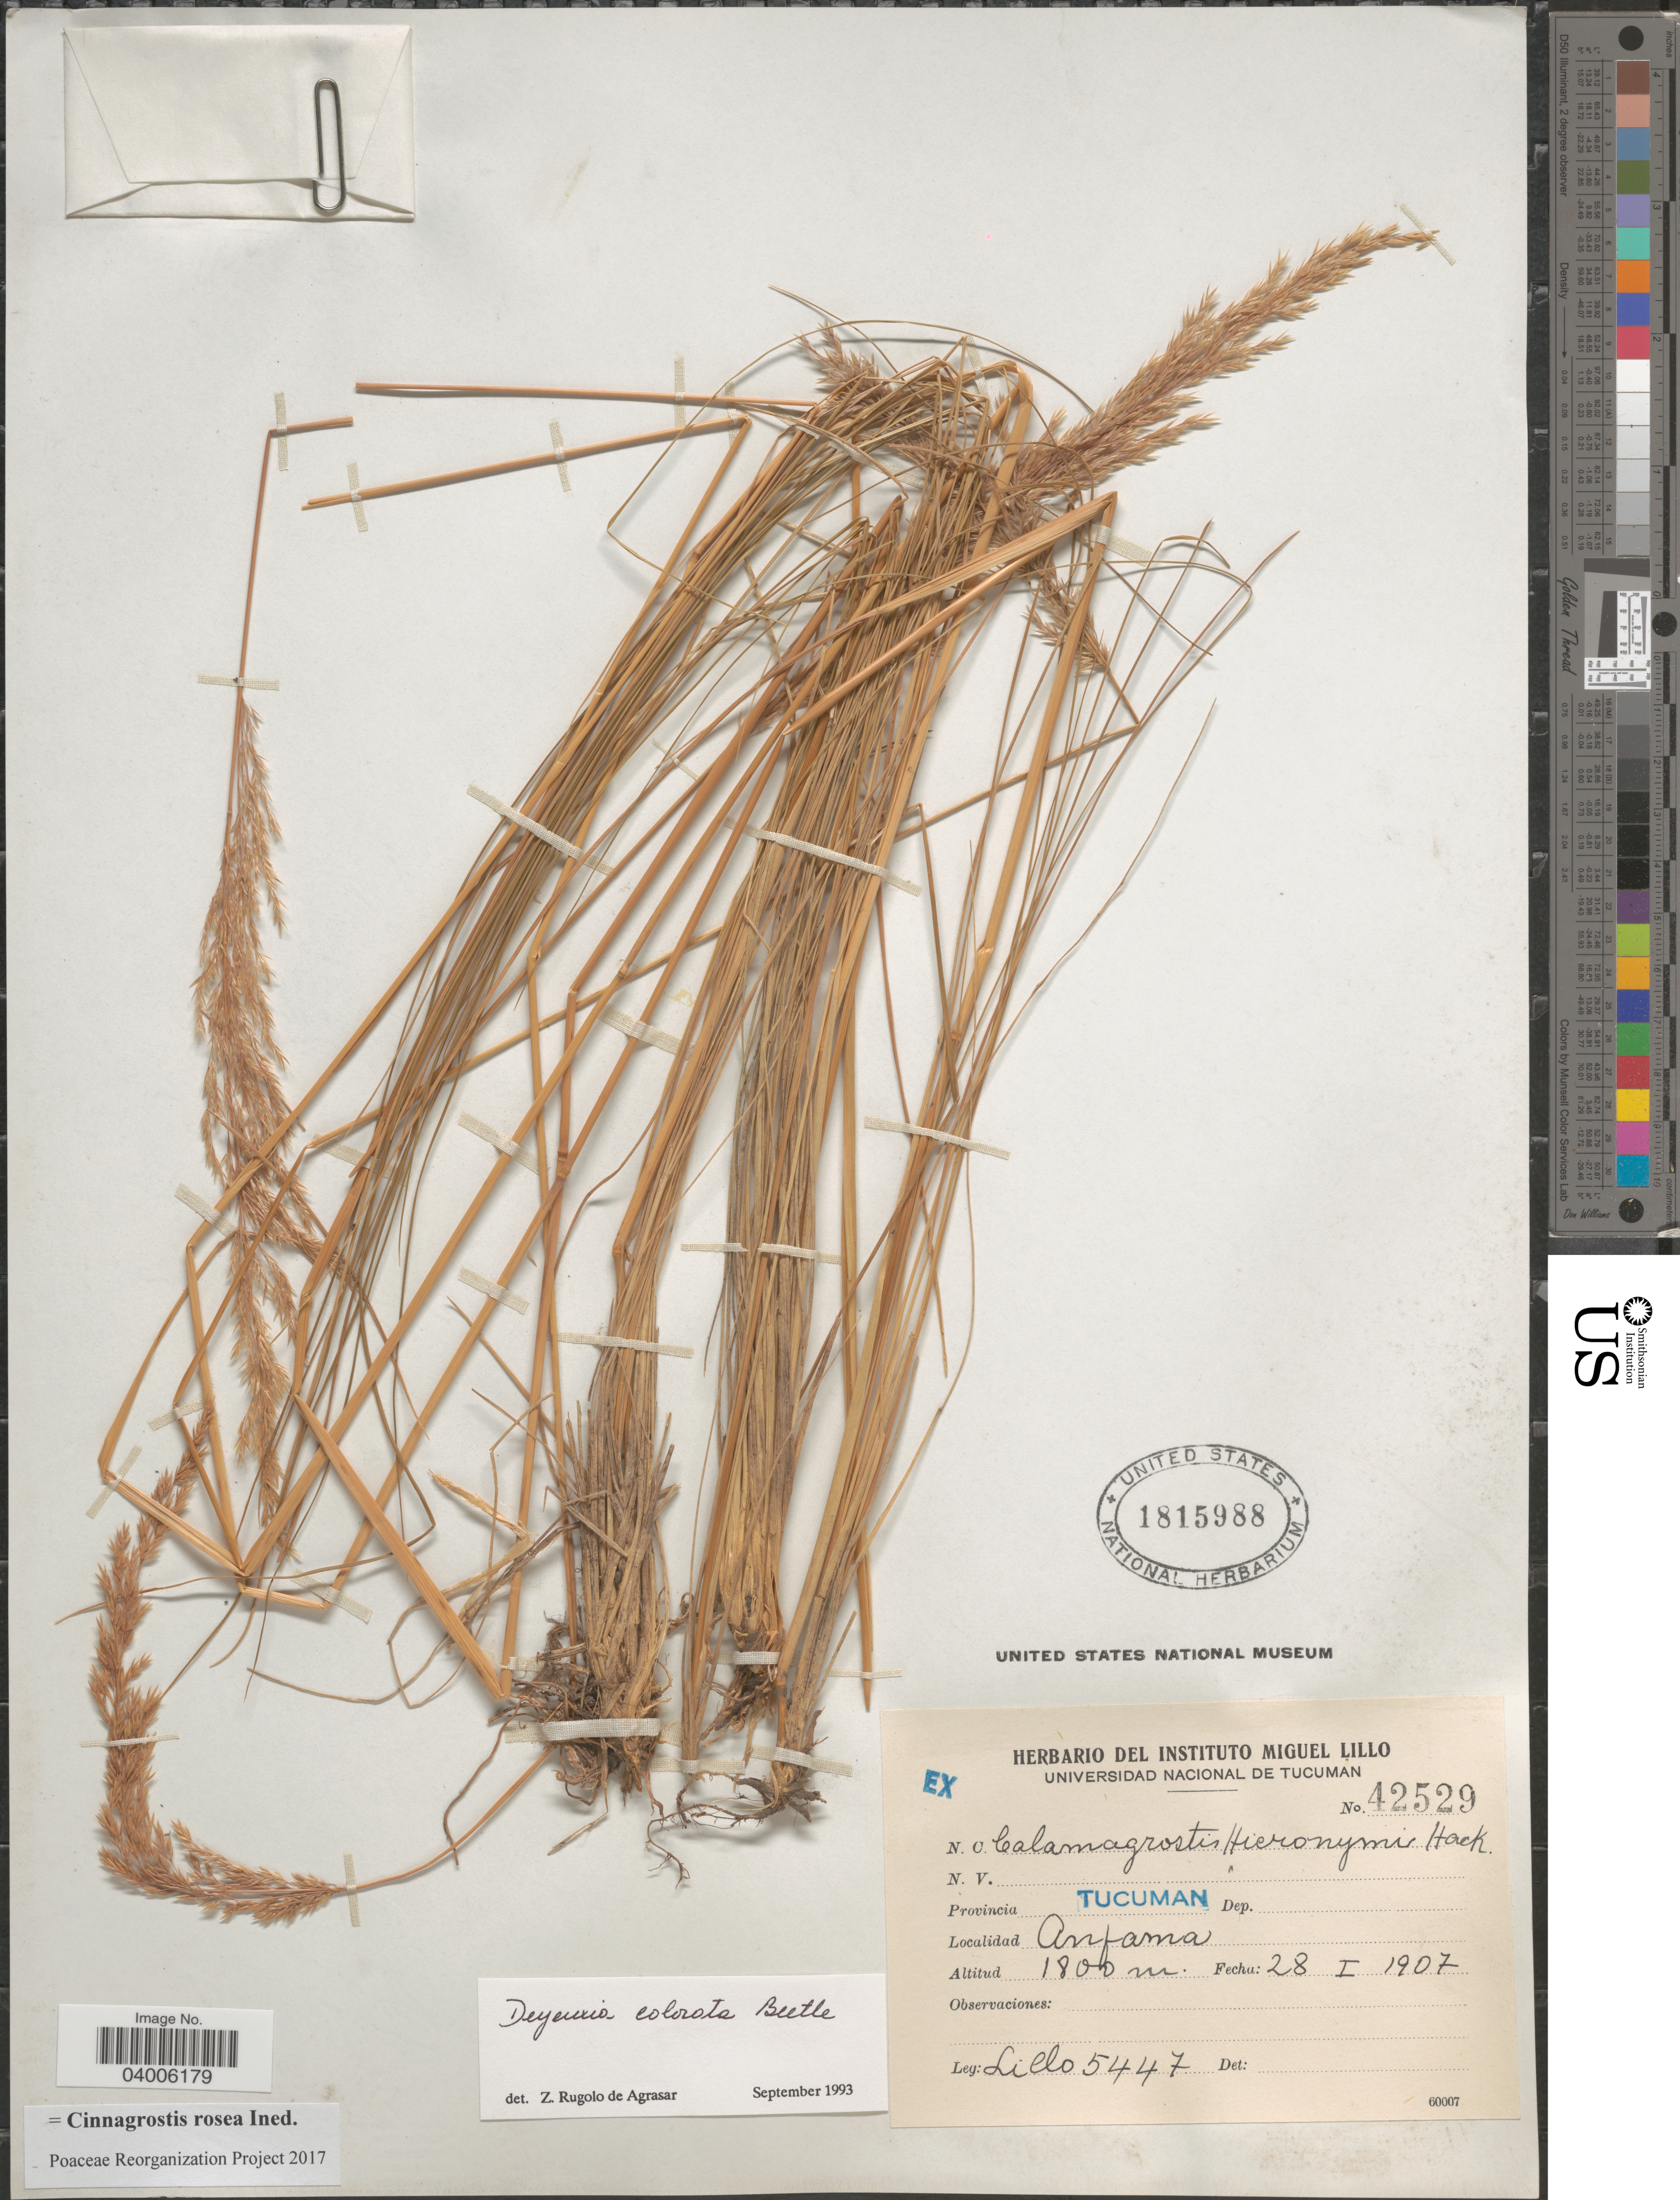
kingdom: Plantae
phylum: Tracheophyta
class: Liliopsida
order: Poales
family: Poaceae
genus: Cinnagrostis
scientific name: Cinnagrostis rosea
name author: (Griseb.) P.M. Peterson et al.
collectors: M. Lillo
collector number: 5447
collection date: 1907-01-28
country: Argentina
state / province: Tucuman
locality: Anfama.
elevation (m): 1800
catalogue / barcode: US 1815988